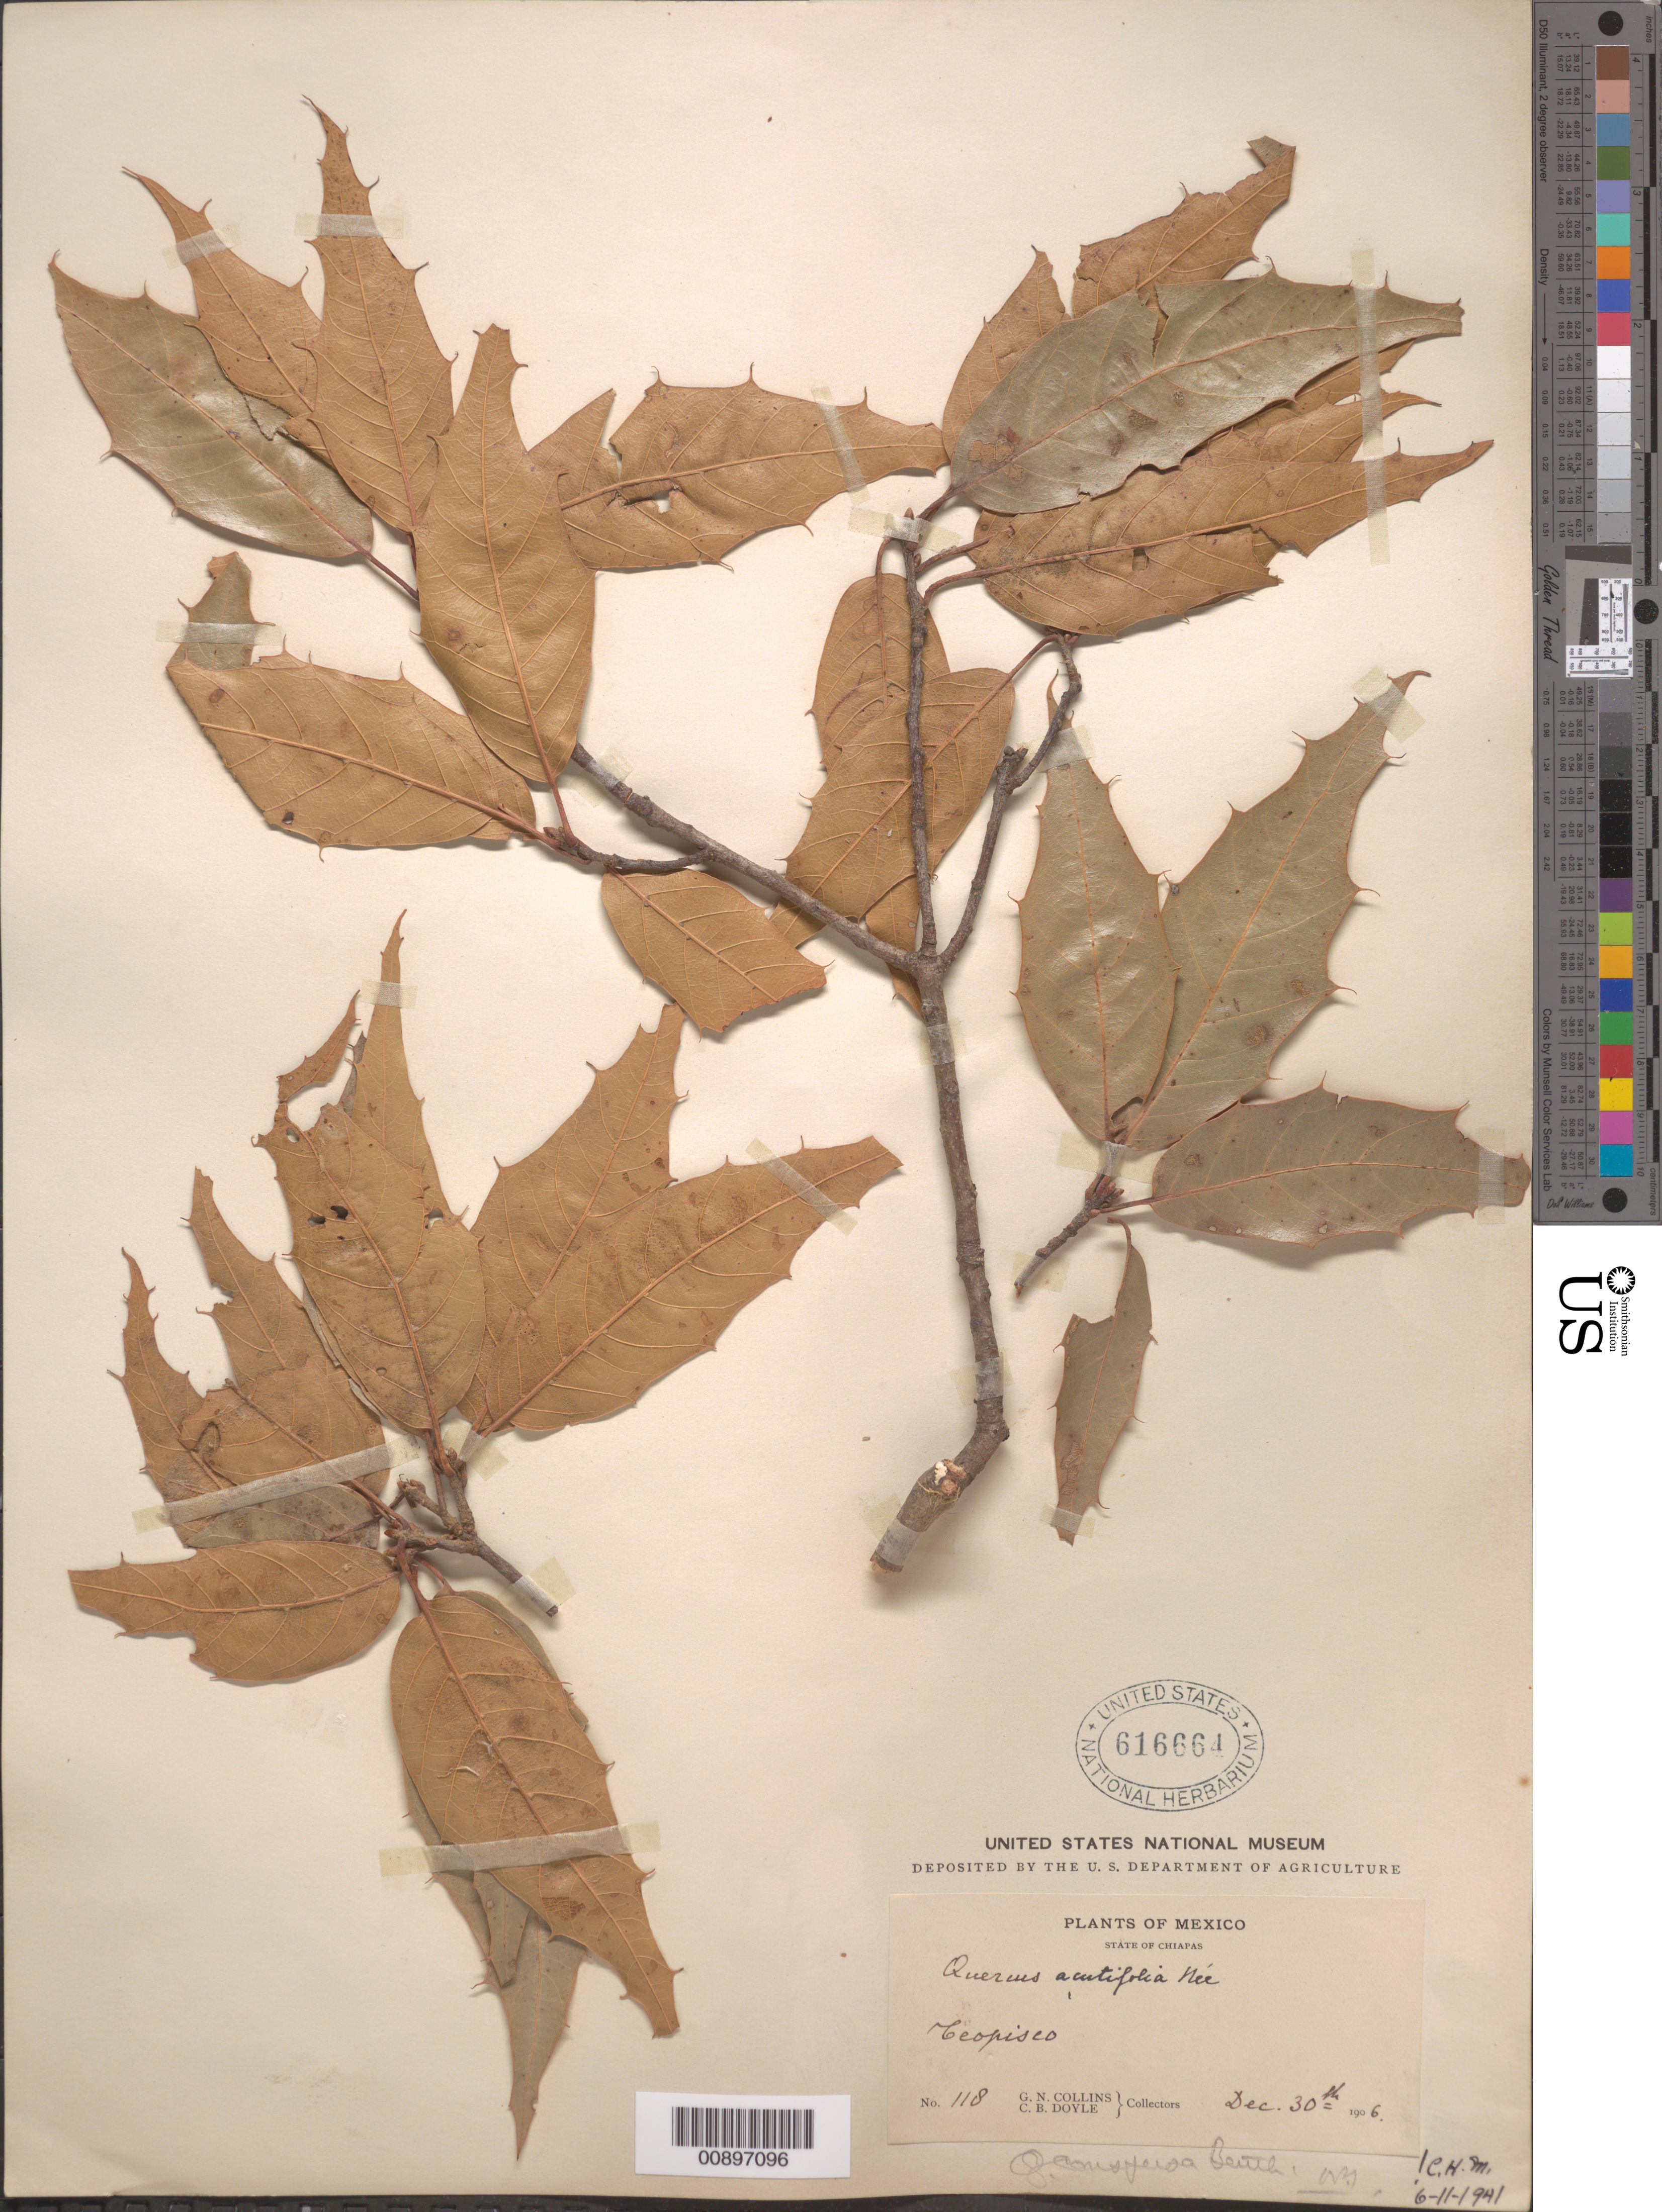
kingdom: Plantae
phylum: Tracheophyta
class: Magnoliopsida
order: Fagales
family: Fagaceae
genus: Quercus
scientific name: Quercus conspersa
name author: Benth.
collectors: G. N. Collins & C. Doyle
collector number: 118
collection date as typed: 30 Dec 1906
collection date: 1906-12-30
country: Mexico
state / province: Chiapas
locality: Teopisco, Chiapas.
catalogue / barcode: US 616664